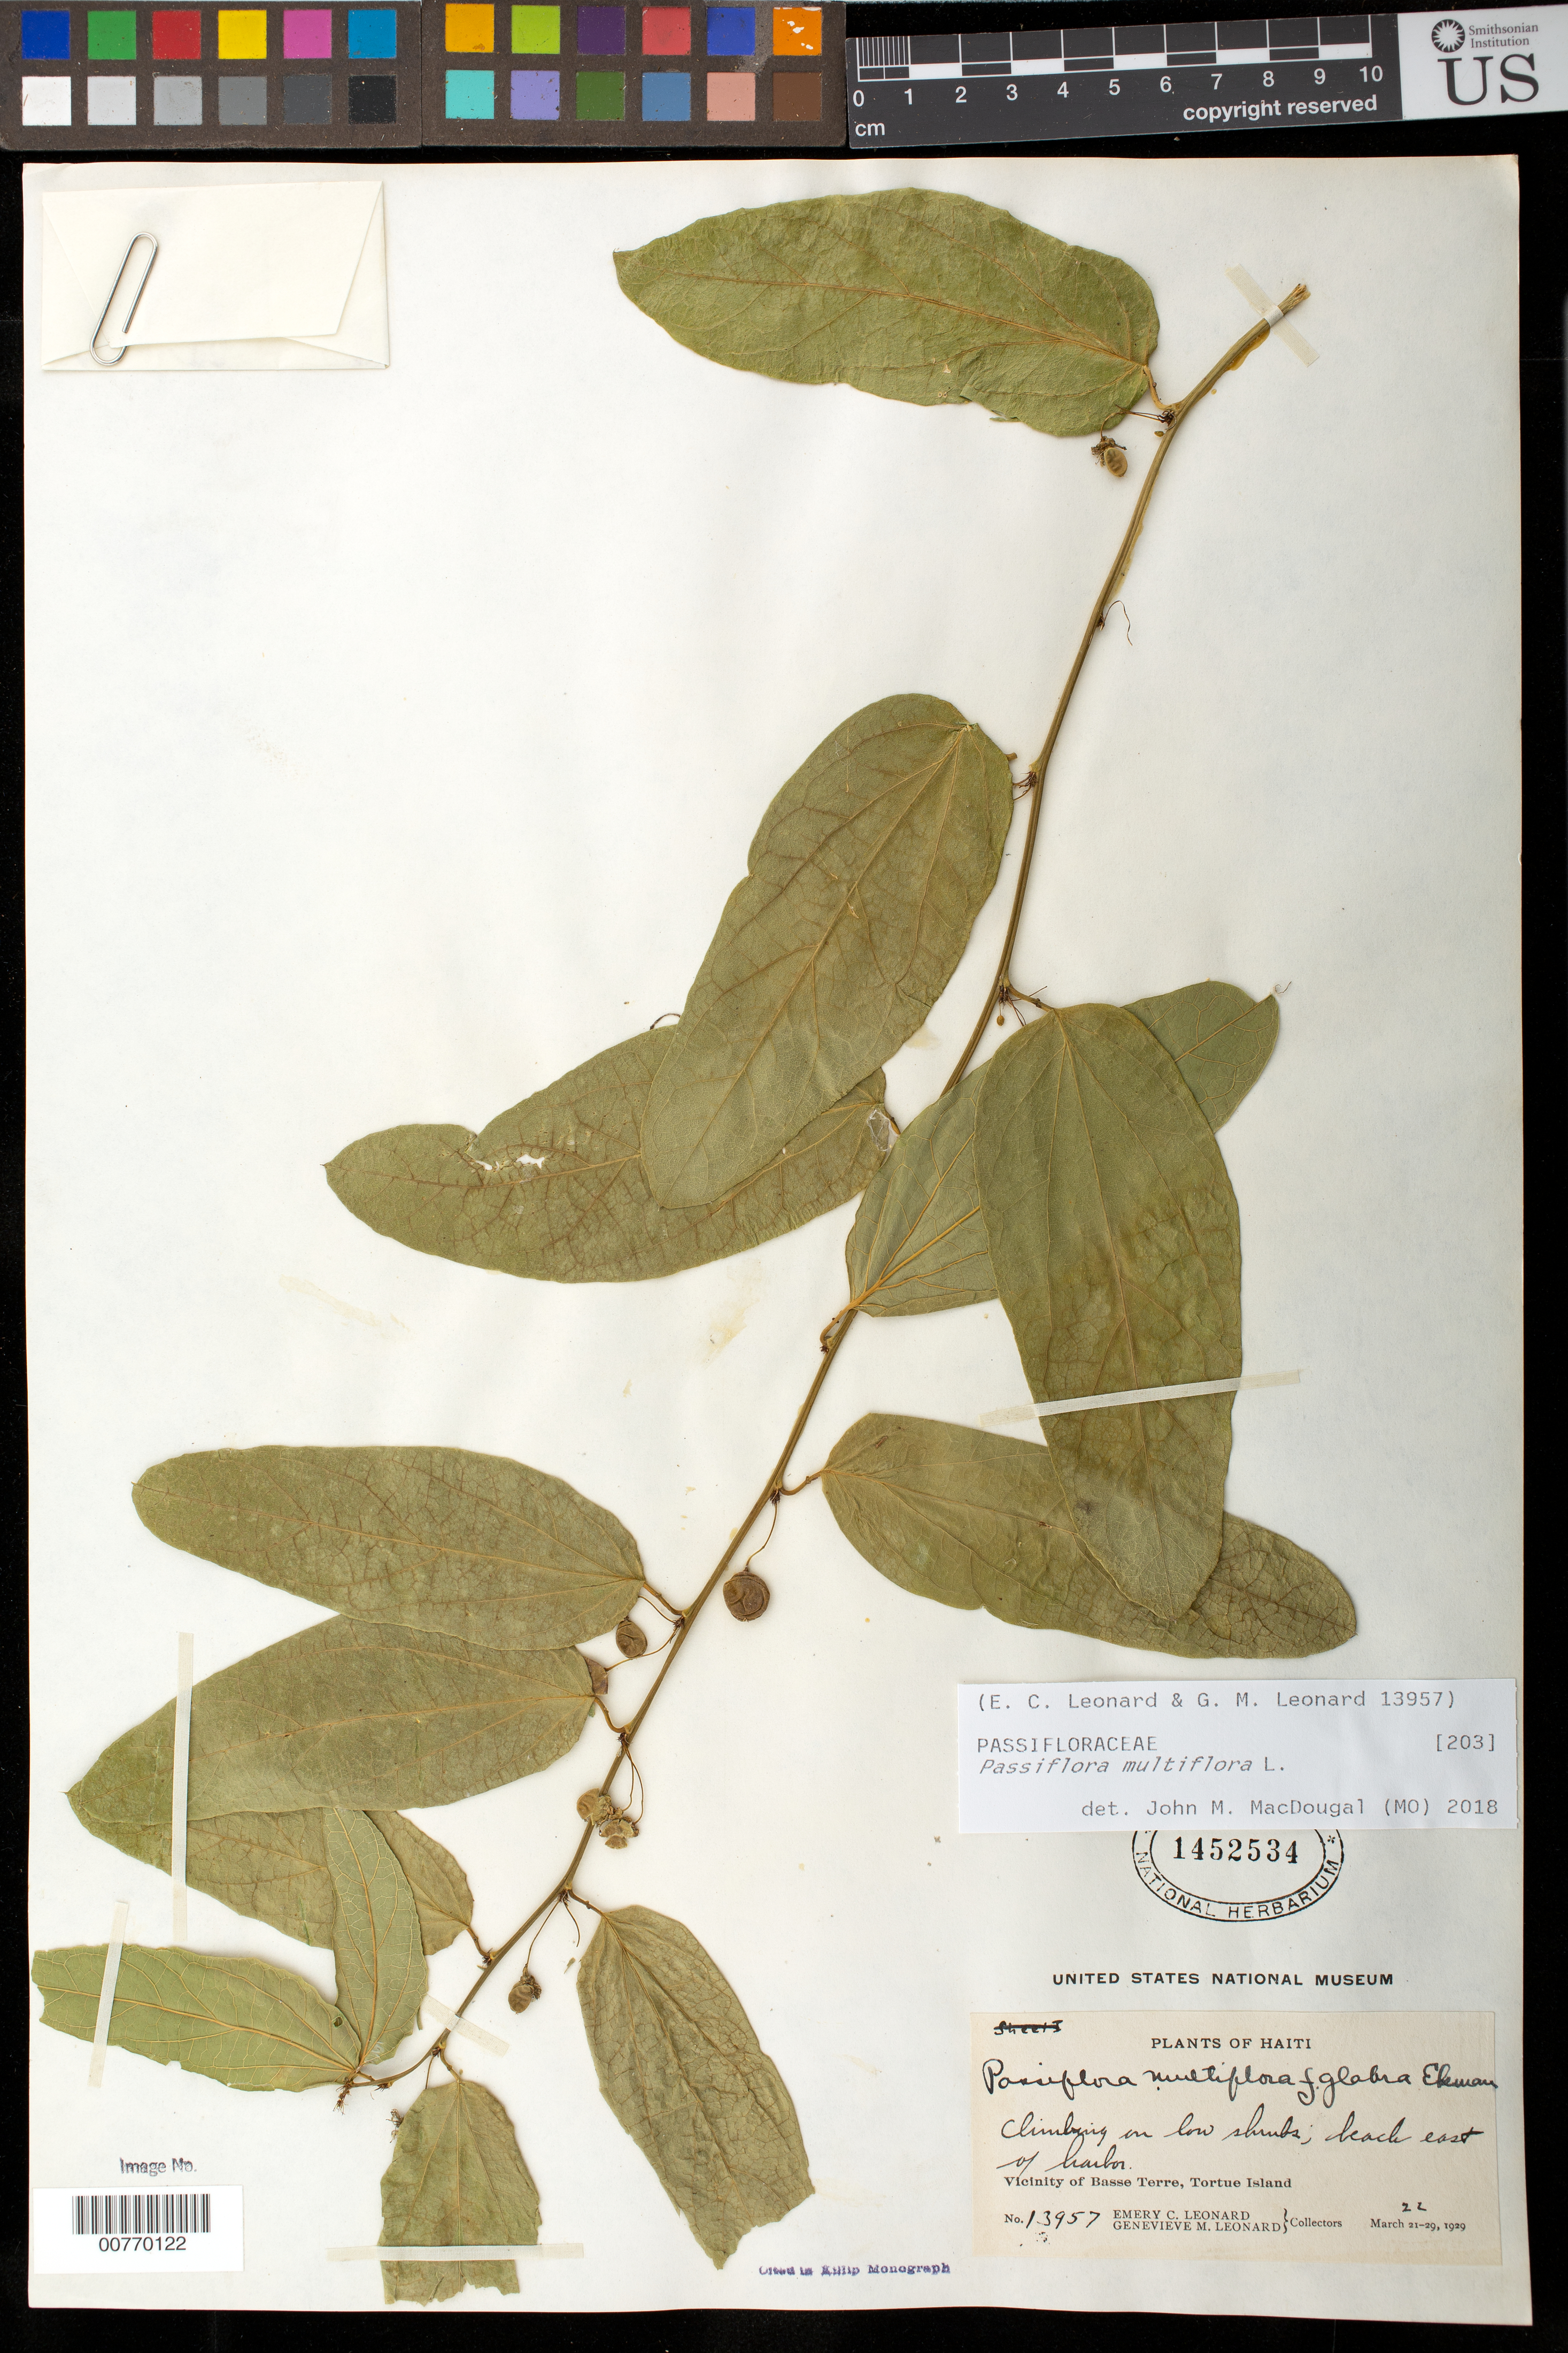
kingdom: Plantae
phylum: Tracheophyta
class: Magnoliopsida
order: Malpighiales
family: Passifloraceae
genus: Passiflora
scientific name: Passiflora multiflora var. glabra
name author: Ekman ex Killip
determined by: Killip, Ellsworth P.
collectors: E. C. Leonard & G. M. Leonard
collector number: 13957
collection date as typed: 22 Mar 1929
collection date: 1929-03-22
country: Haiti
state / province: Nord-Óuest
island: Île de la Tortue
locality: Vicinity of Basse Terre, Tortue Island, east of harbor.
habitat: Beach.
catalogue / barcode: US 1452534